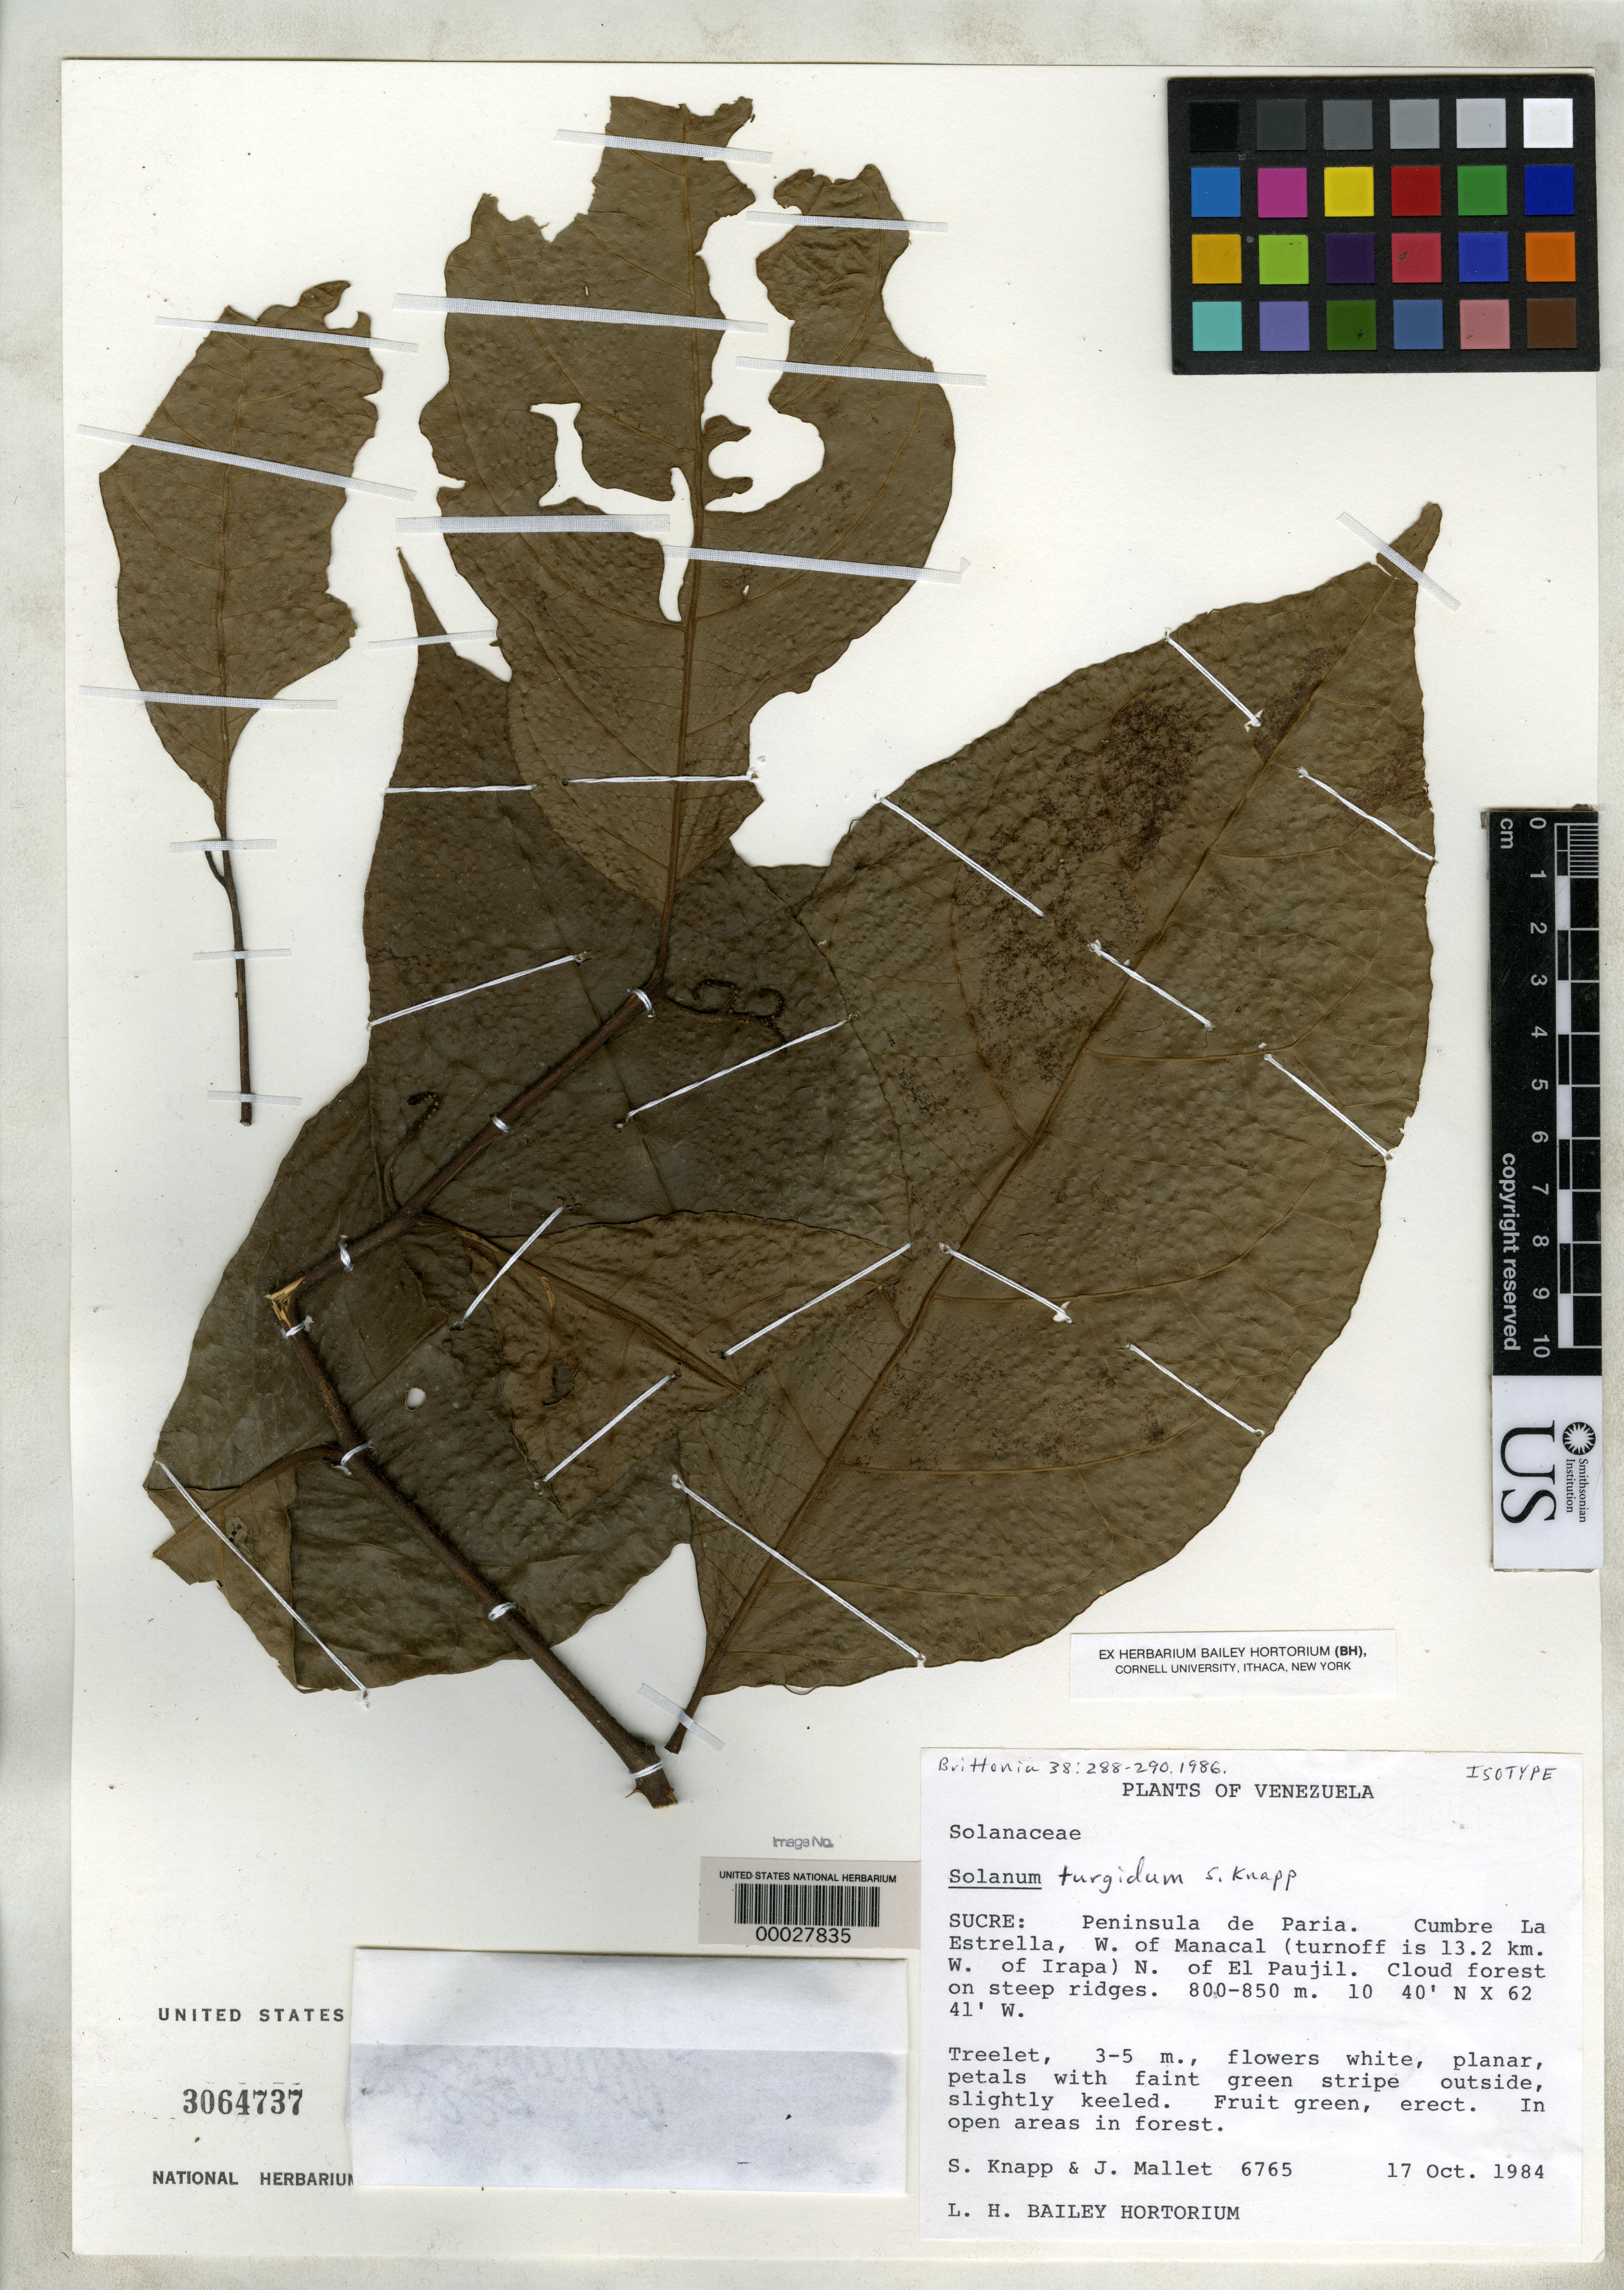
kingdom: Plantae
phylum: Tracheophyta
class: Magnoliopsida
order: Solanales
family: Solanaceae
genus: Solanum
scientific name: Solanum turgidum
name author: S. Knapp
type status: Isotype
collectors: S. Knapp & J. Mallet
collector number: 6765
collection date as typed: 17 Oct 1984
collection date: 1984-10-17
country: Venezuela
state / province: Sucre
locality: Peninsula de Paria Cumbre La Estrella, W of Manacal, N of Paujil.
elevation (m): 800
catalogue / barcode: US 3064737